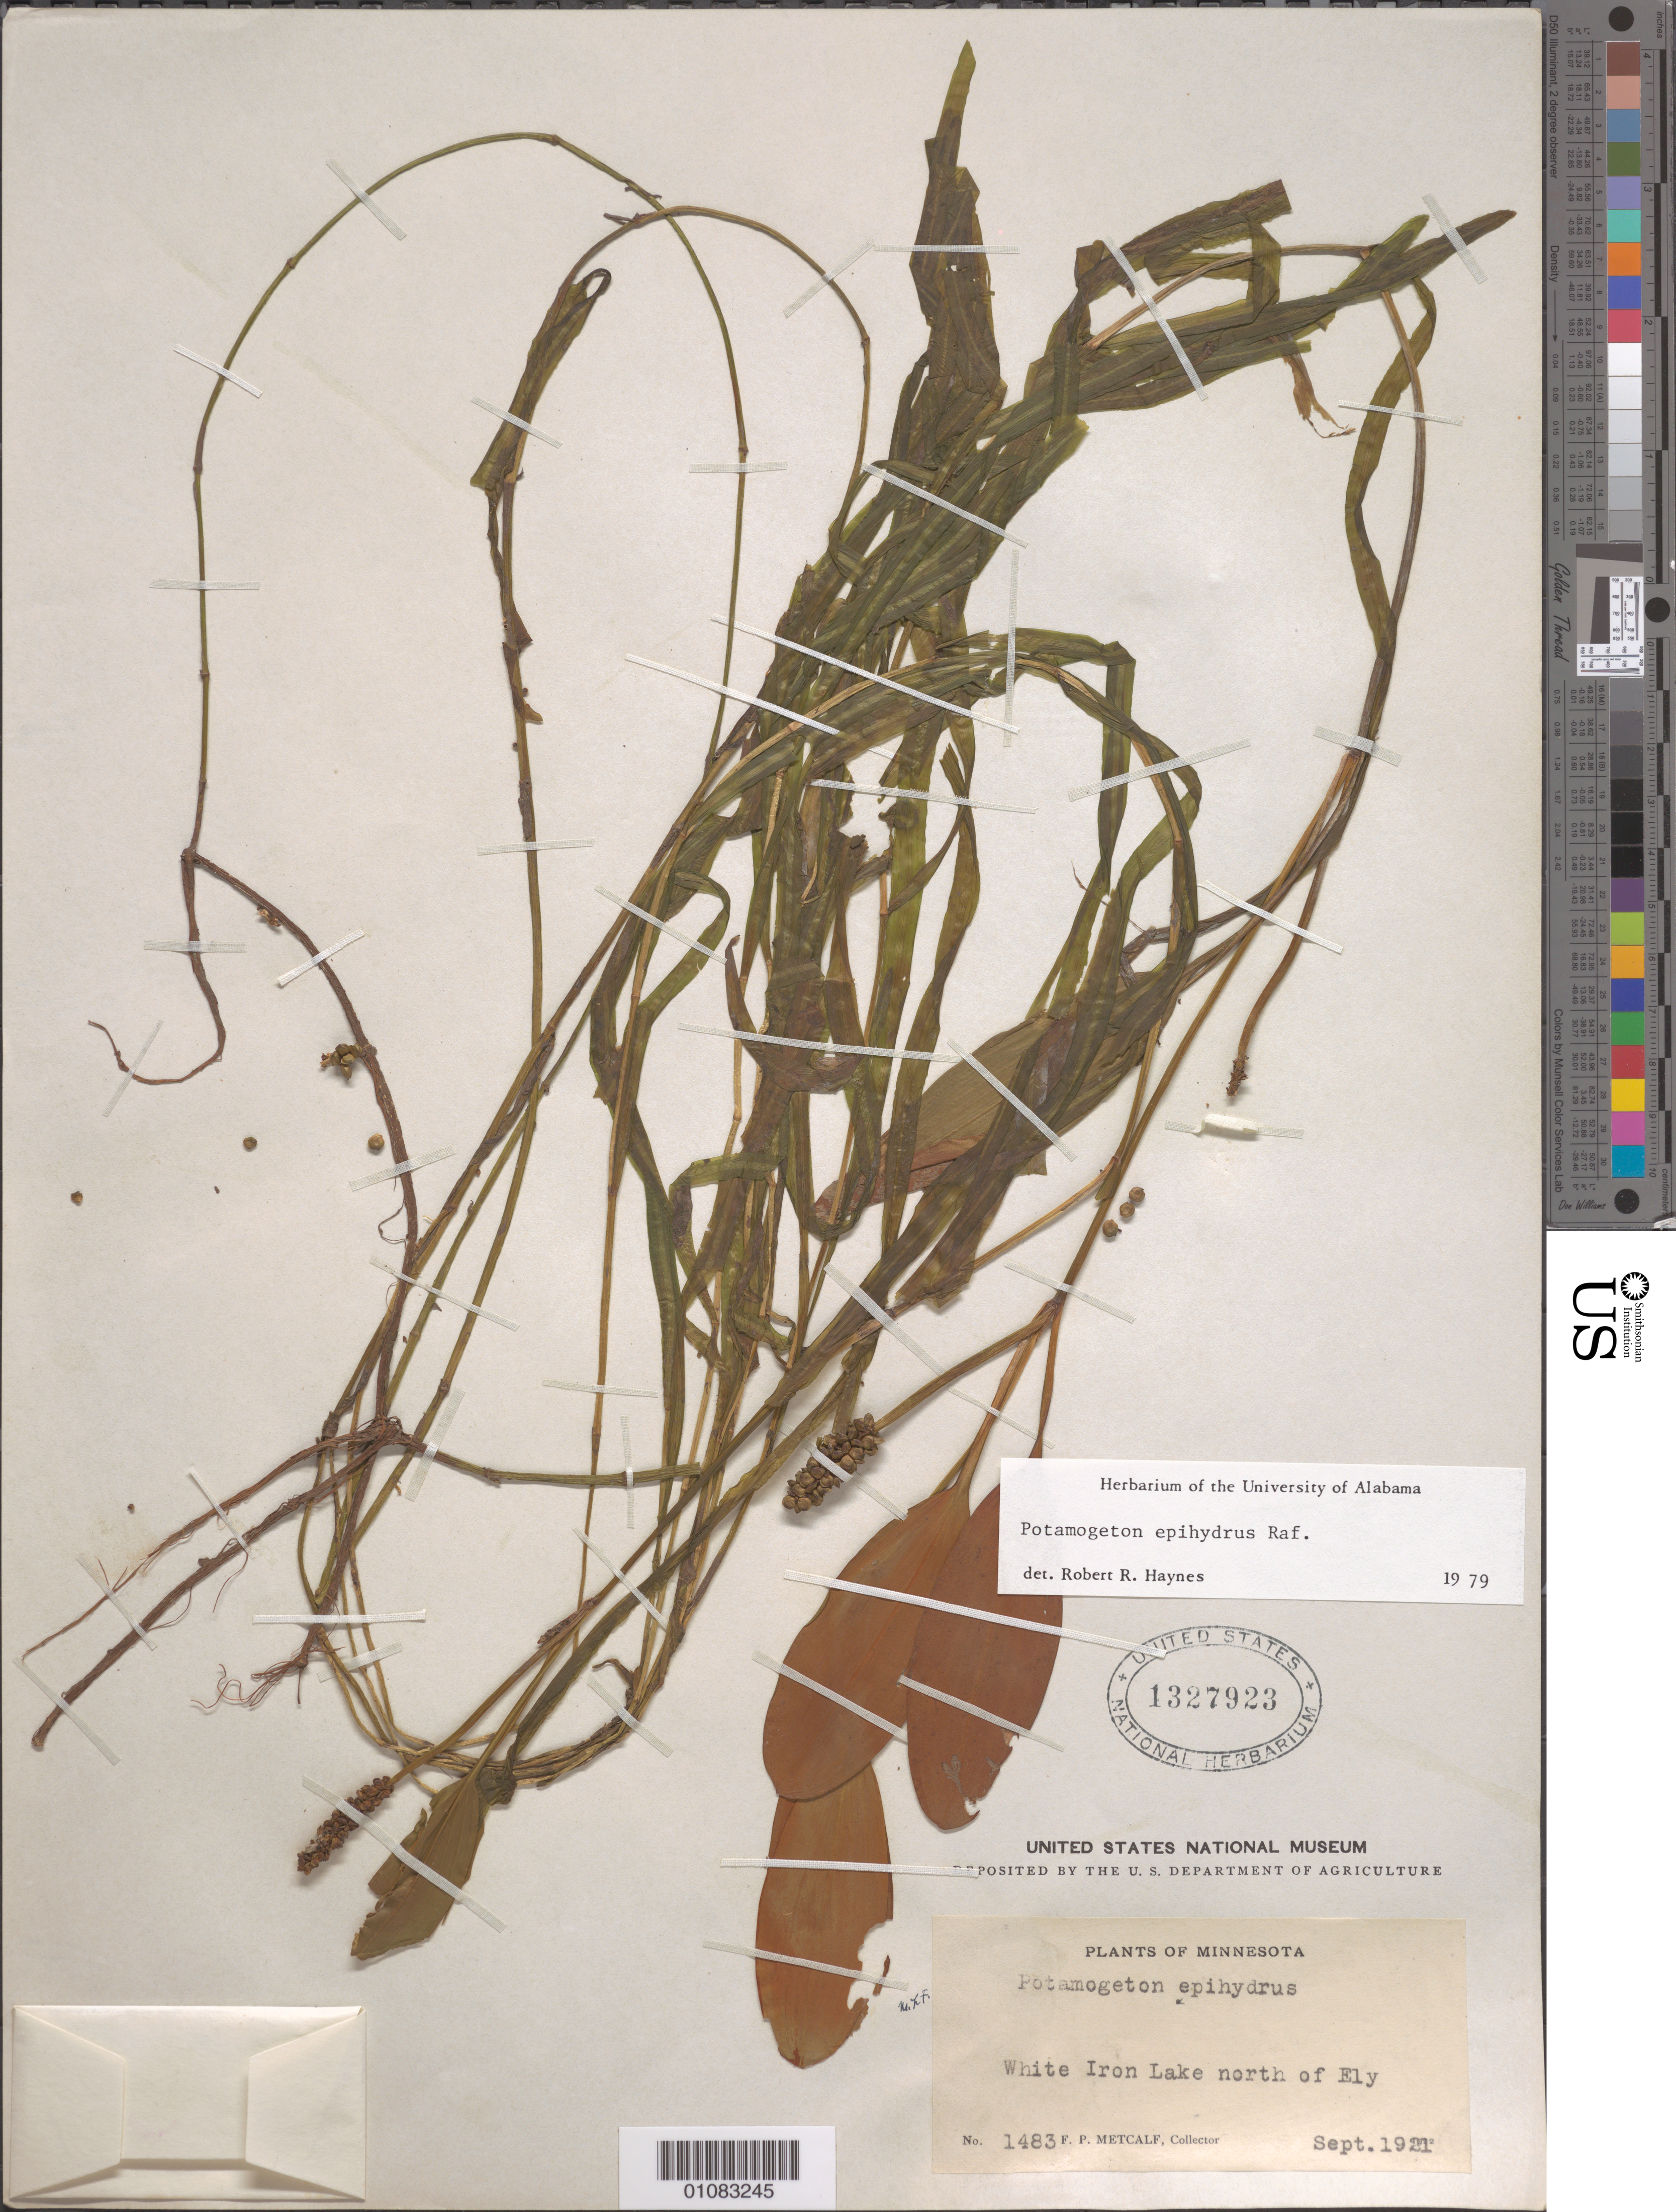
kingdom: Plantae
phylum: Tracheophyta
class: Liliopsida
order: Alismatales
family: Potamogetonaceae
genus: Potamogeton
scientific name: Potamogeton epihydrus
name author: Raf.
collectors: F. P. Metcalf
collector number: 1483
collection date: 1921-09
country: United States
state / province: Minnesota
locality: White Iron Lake, N of Ely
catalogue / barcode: US 1327923